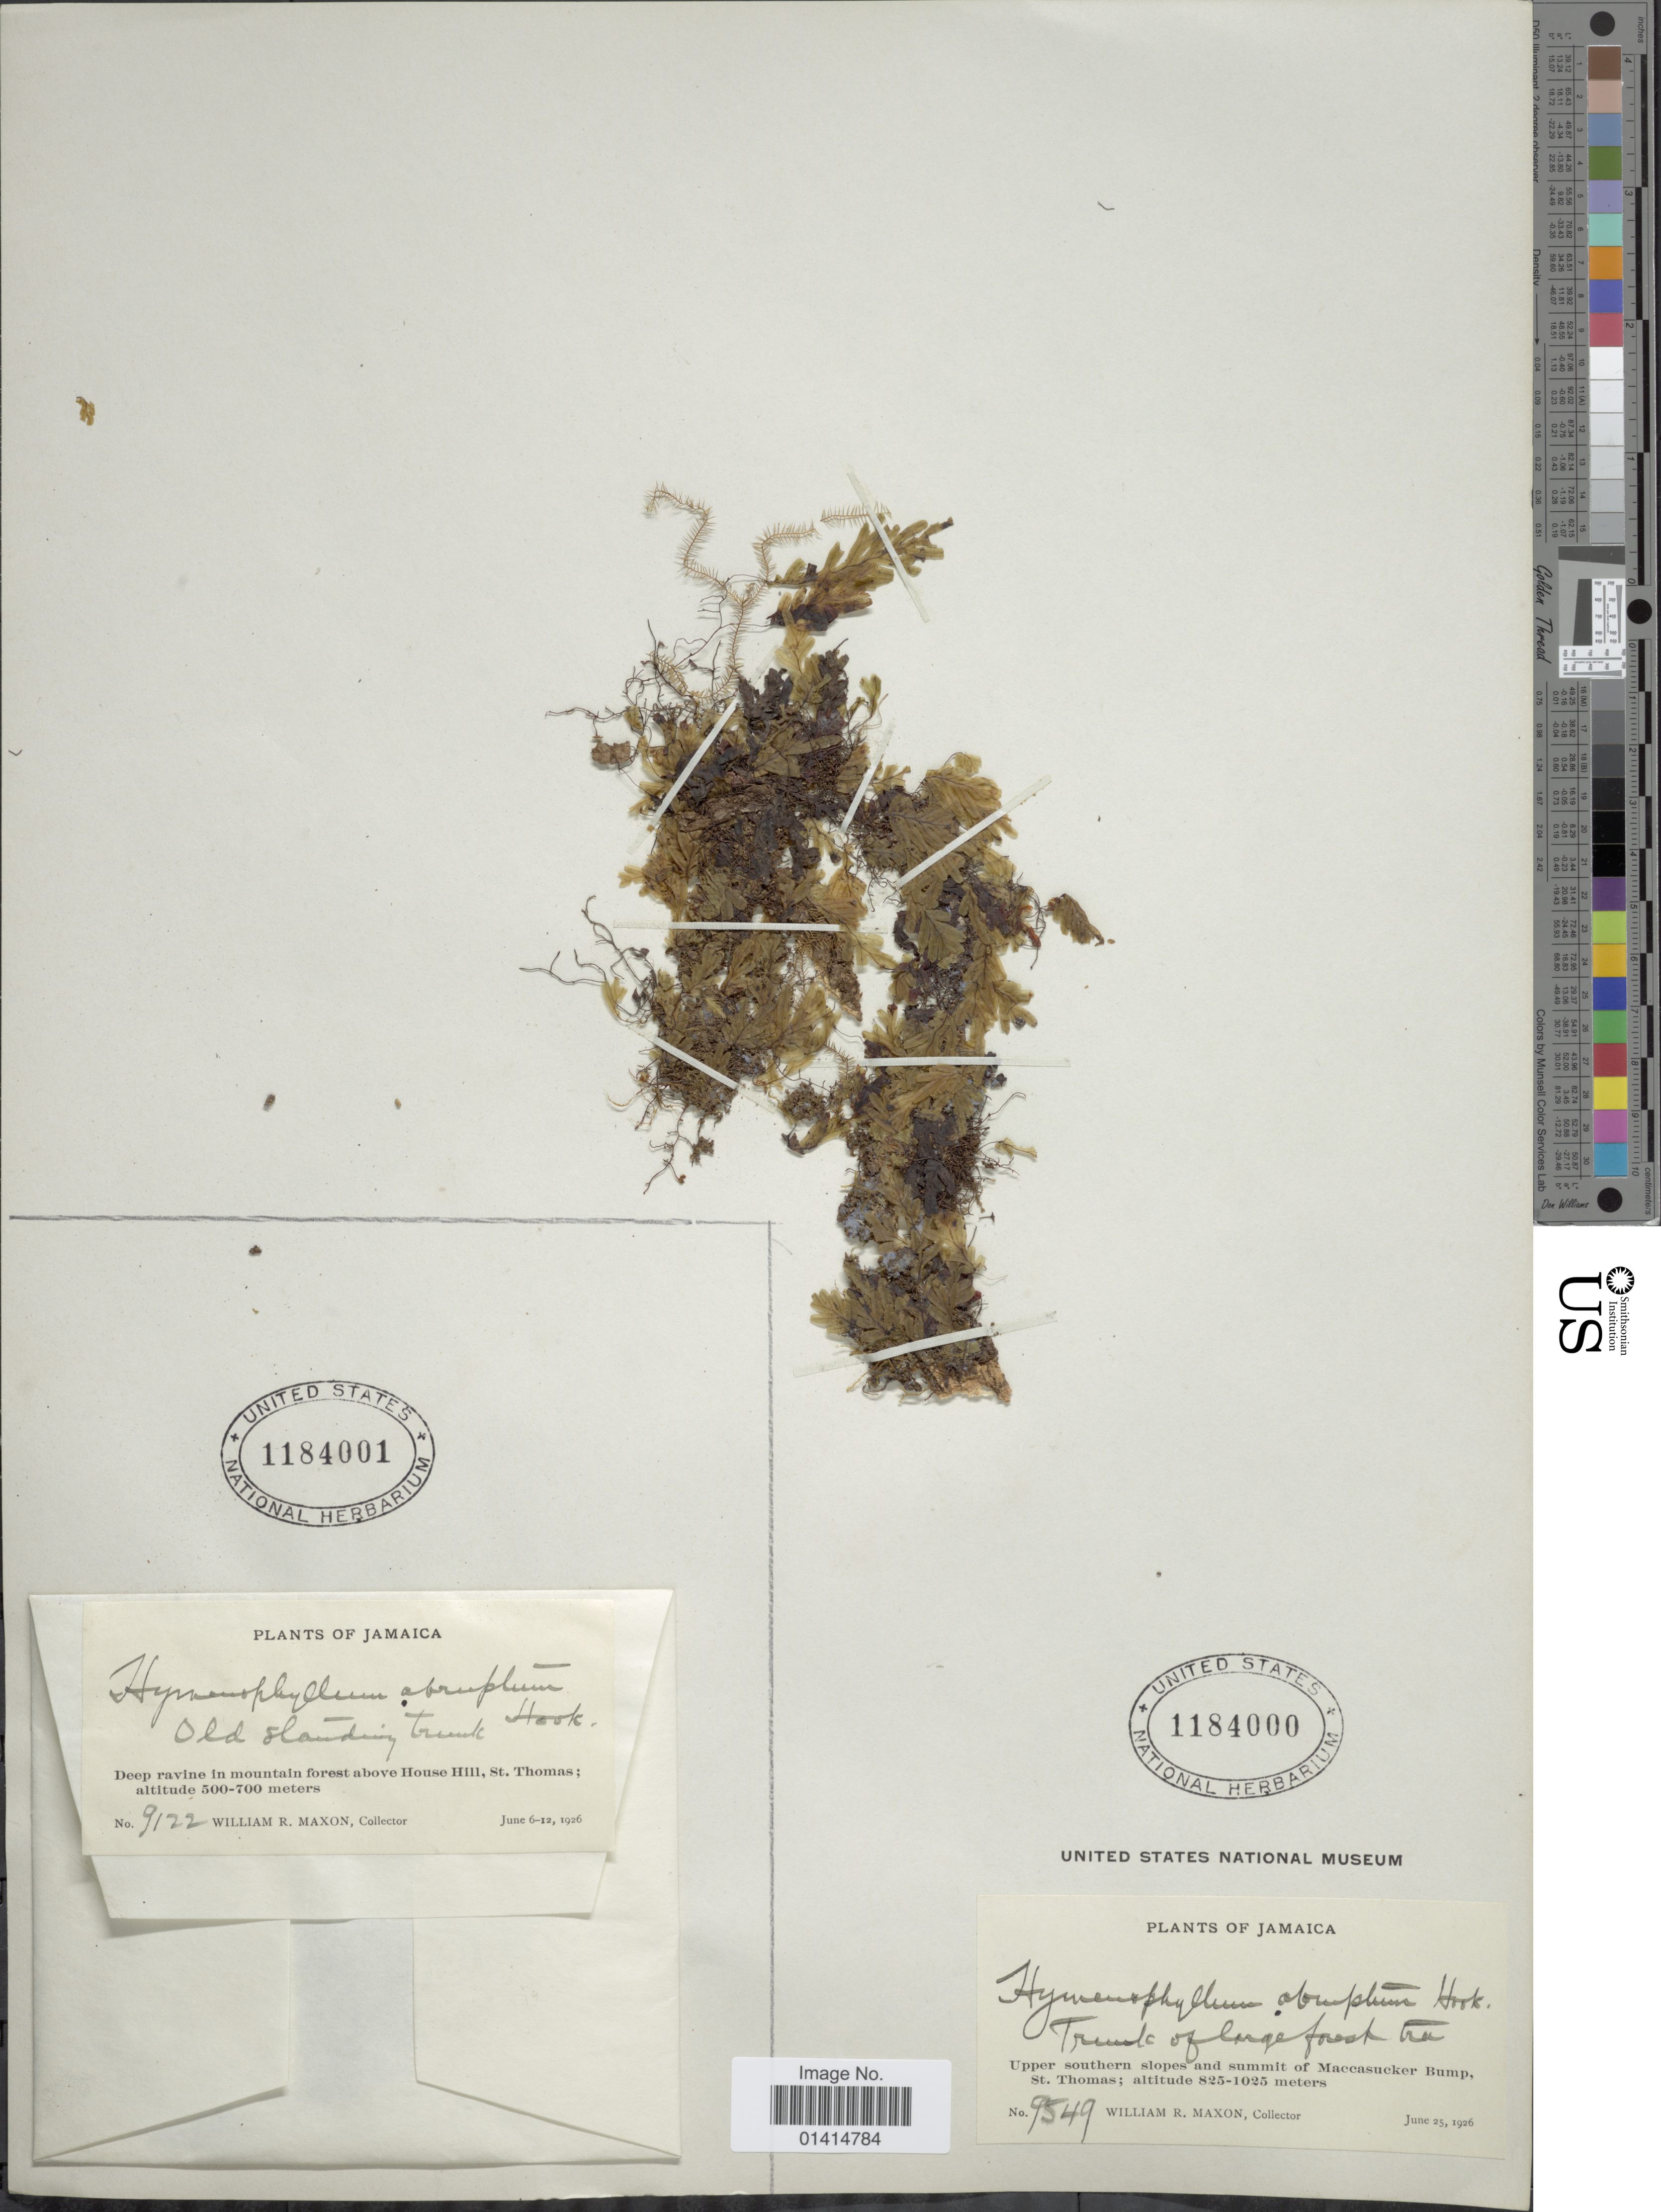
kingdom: Plantae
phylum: Tracheophyta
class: Polypodiopsida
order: Hymenophyllales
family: Hymenophyllaceae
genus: Hymenophyllum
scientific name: Hymenophyllum abruptum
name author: Hook.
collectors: W. R. Maxon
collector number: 9549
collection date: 1926-06-25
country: Jamaica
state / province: Saint Thomas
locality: Upper southern slopes and summit of Maccasucker Bump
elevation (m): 825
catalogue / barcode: US 1184000-2